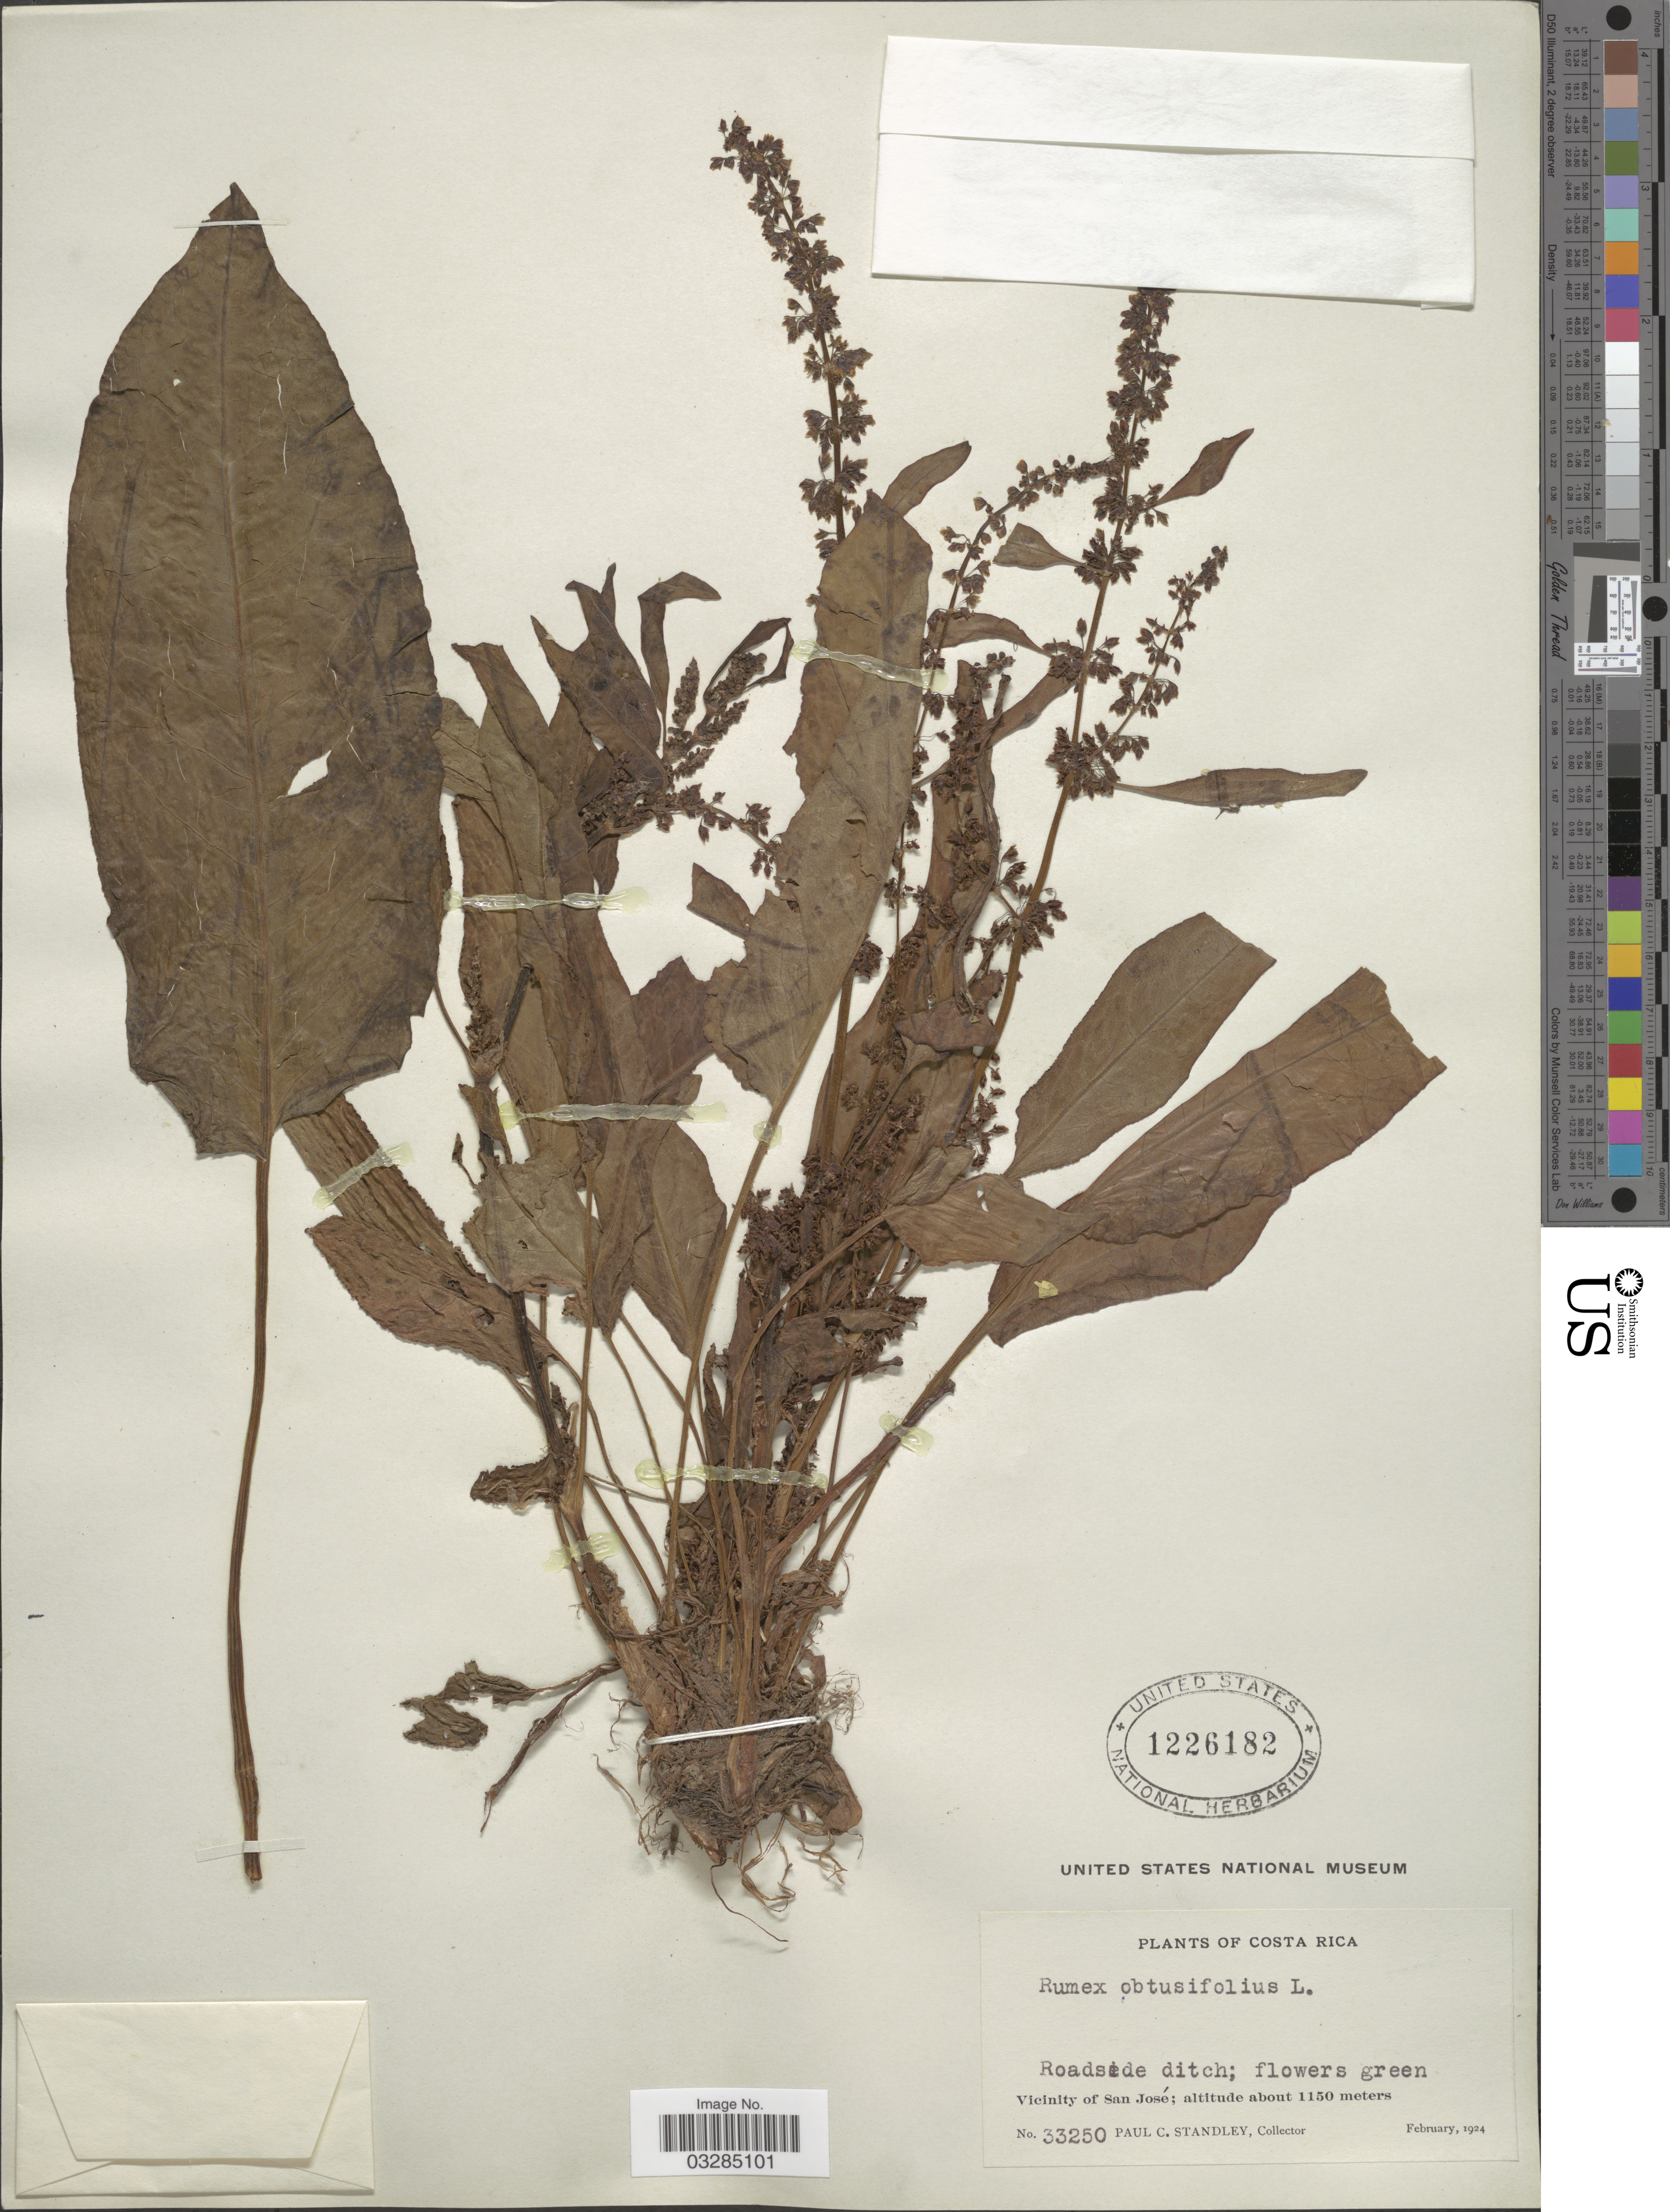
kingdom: Plantae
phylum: Tracheophyta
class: Magnoliopsida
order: Caryophyllales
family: Polygonaceae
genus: Rumex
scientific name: Rumex obtusifolius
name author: L.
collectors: P. C. Standley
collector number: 33250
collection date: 1924-02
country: Costa Rica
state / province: San José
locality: Vicinity of San José.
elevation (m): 1150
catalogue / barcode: US 1226182